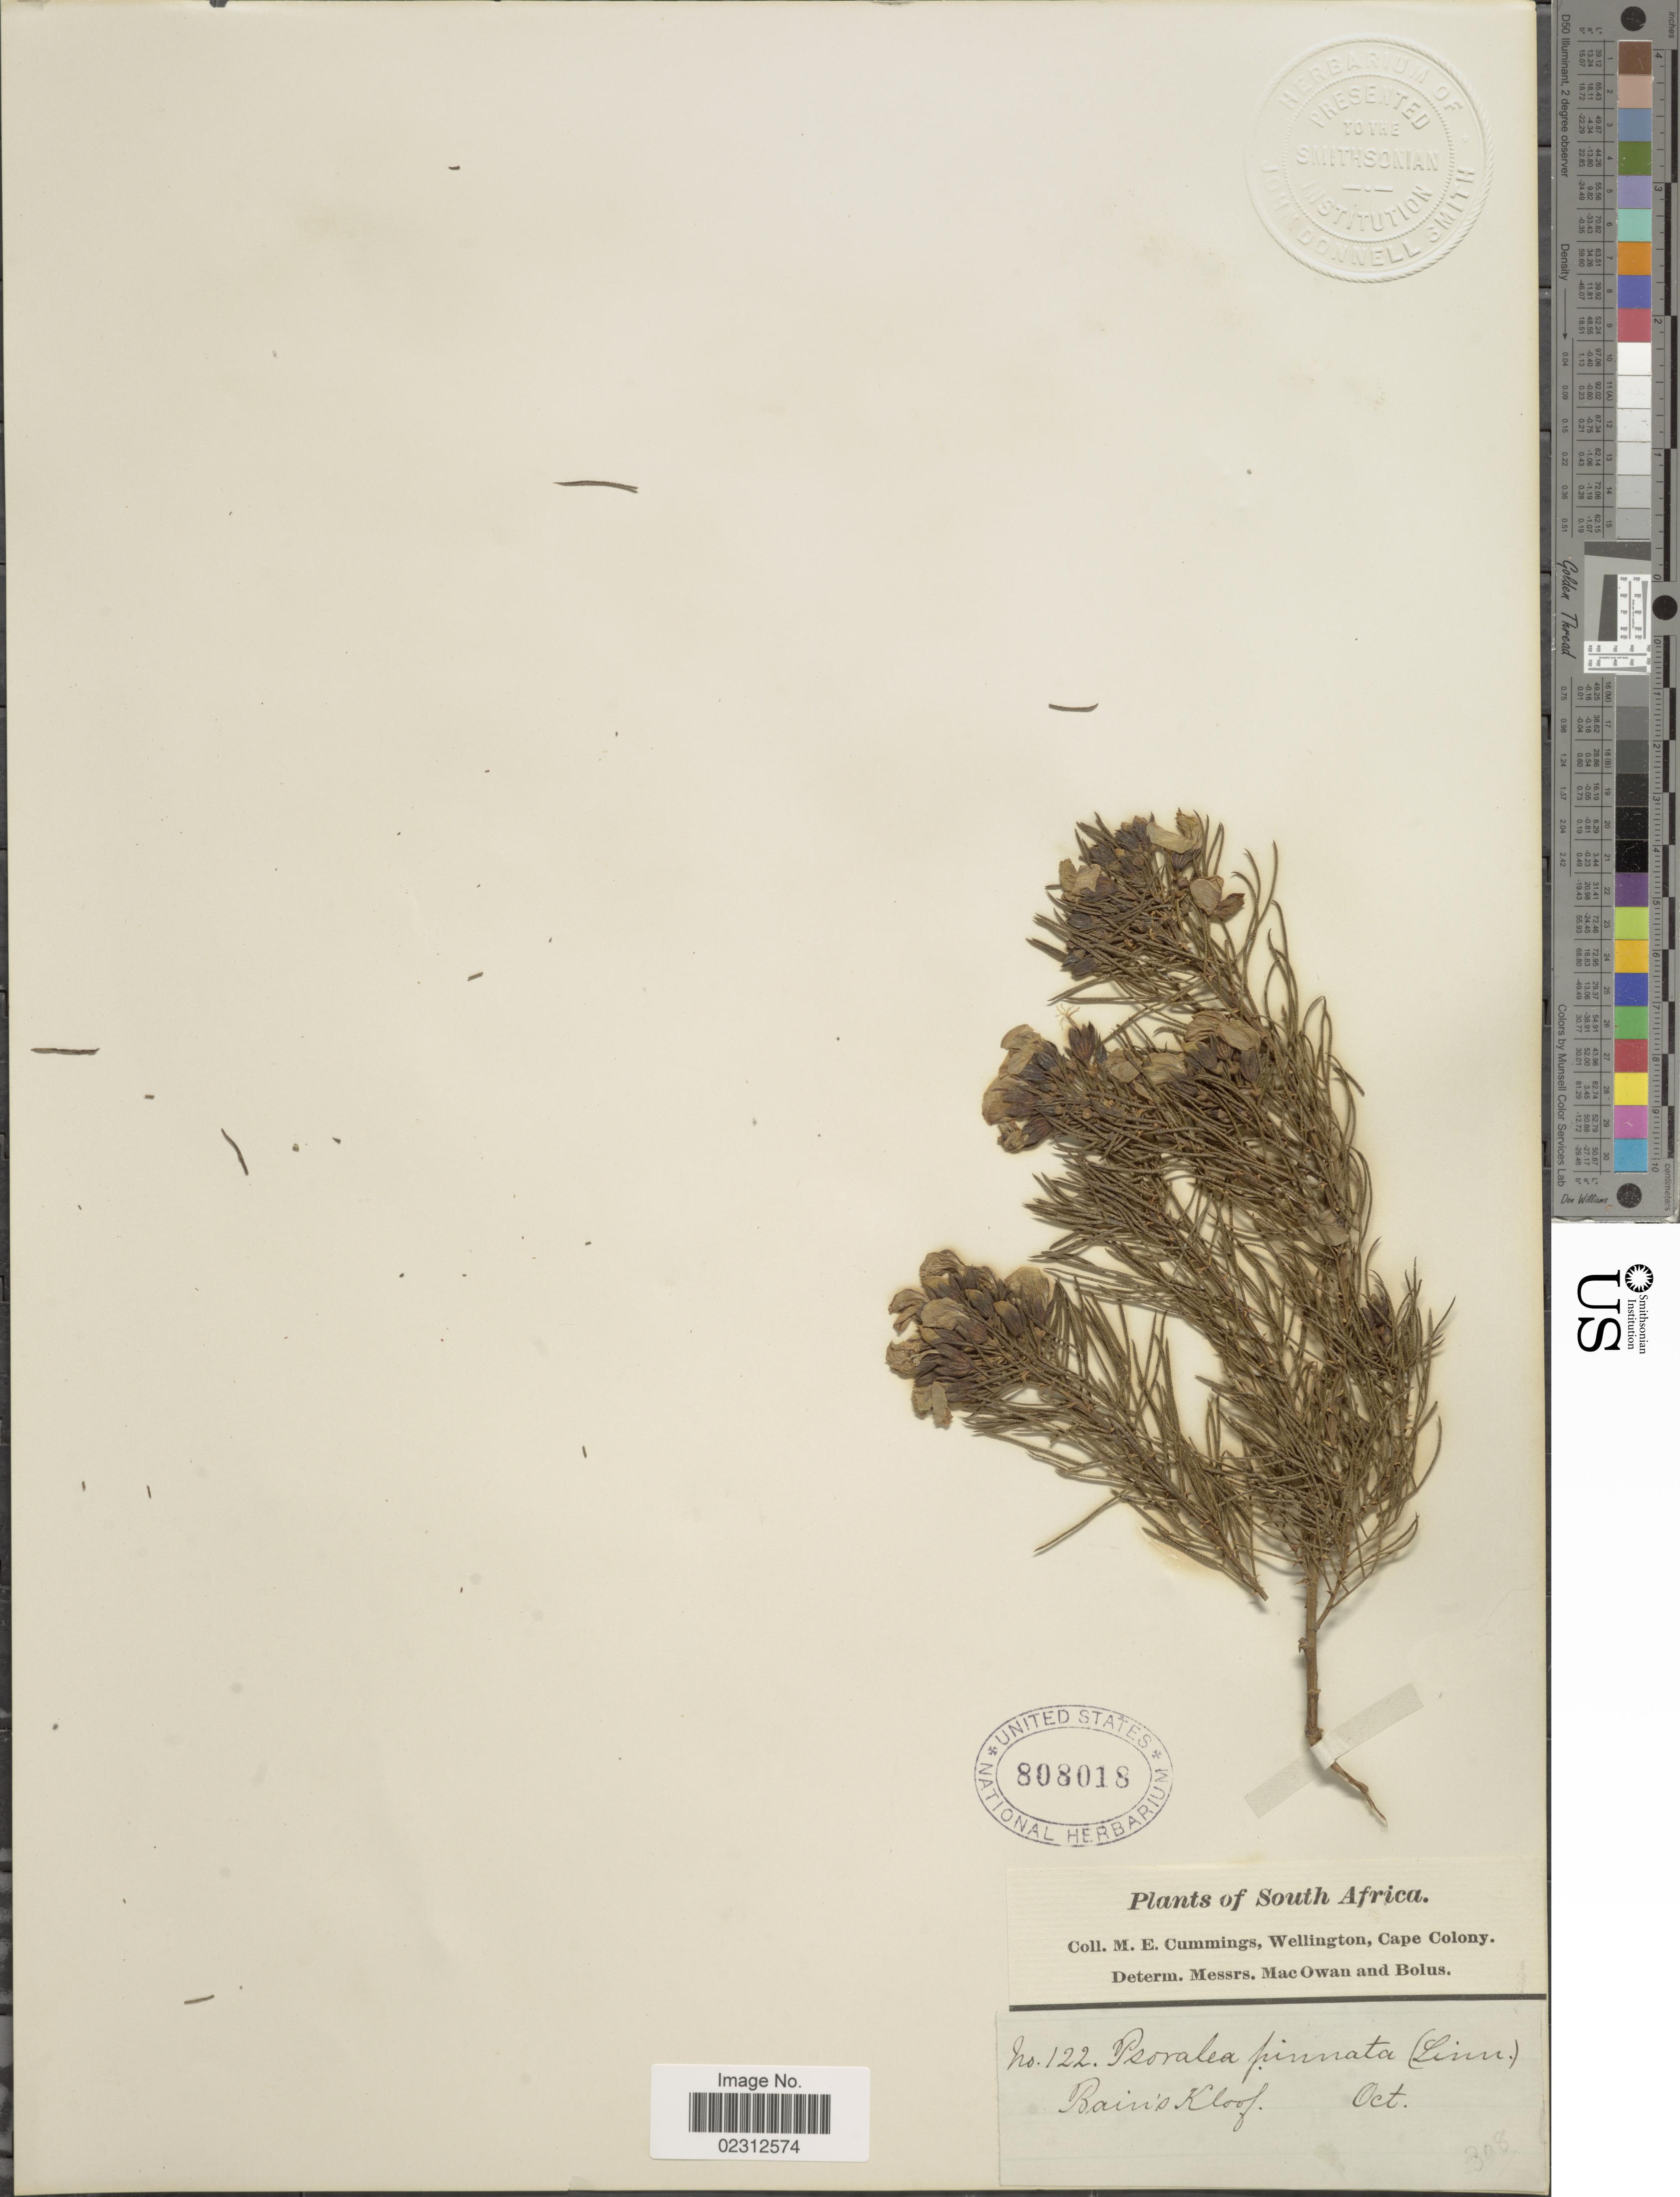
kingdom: Plantae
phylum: Tracheophyta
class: Magnoliopsida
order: Fabales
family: Fabaceae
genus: Psoralea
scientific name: Psoralea pinnata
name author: L.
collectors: M. E. Cummings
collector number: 122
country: South Africa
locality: Bain's Kloof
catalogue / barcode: US 808018